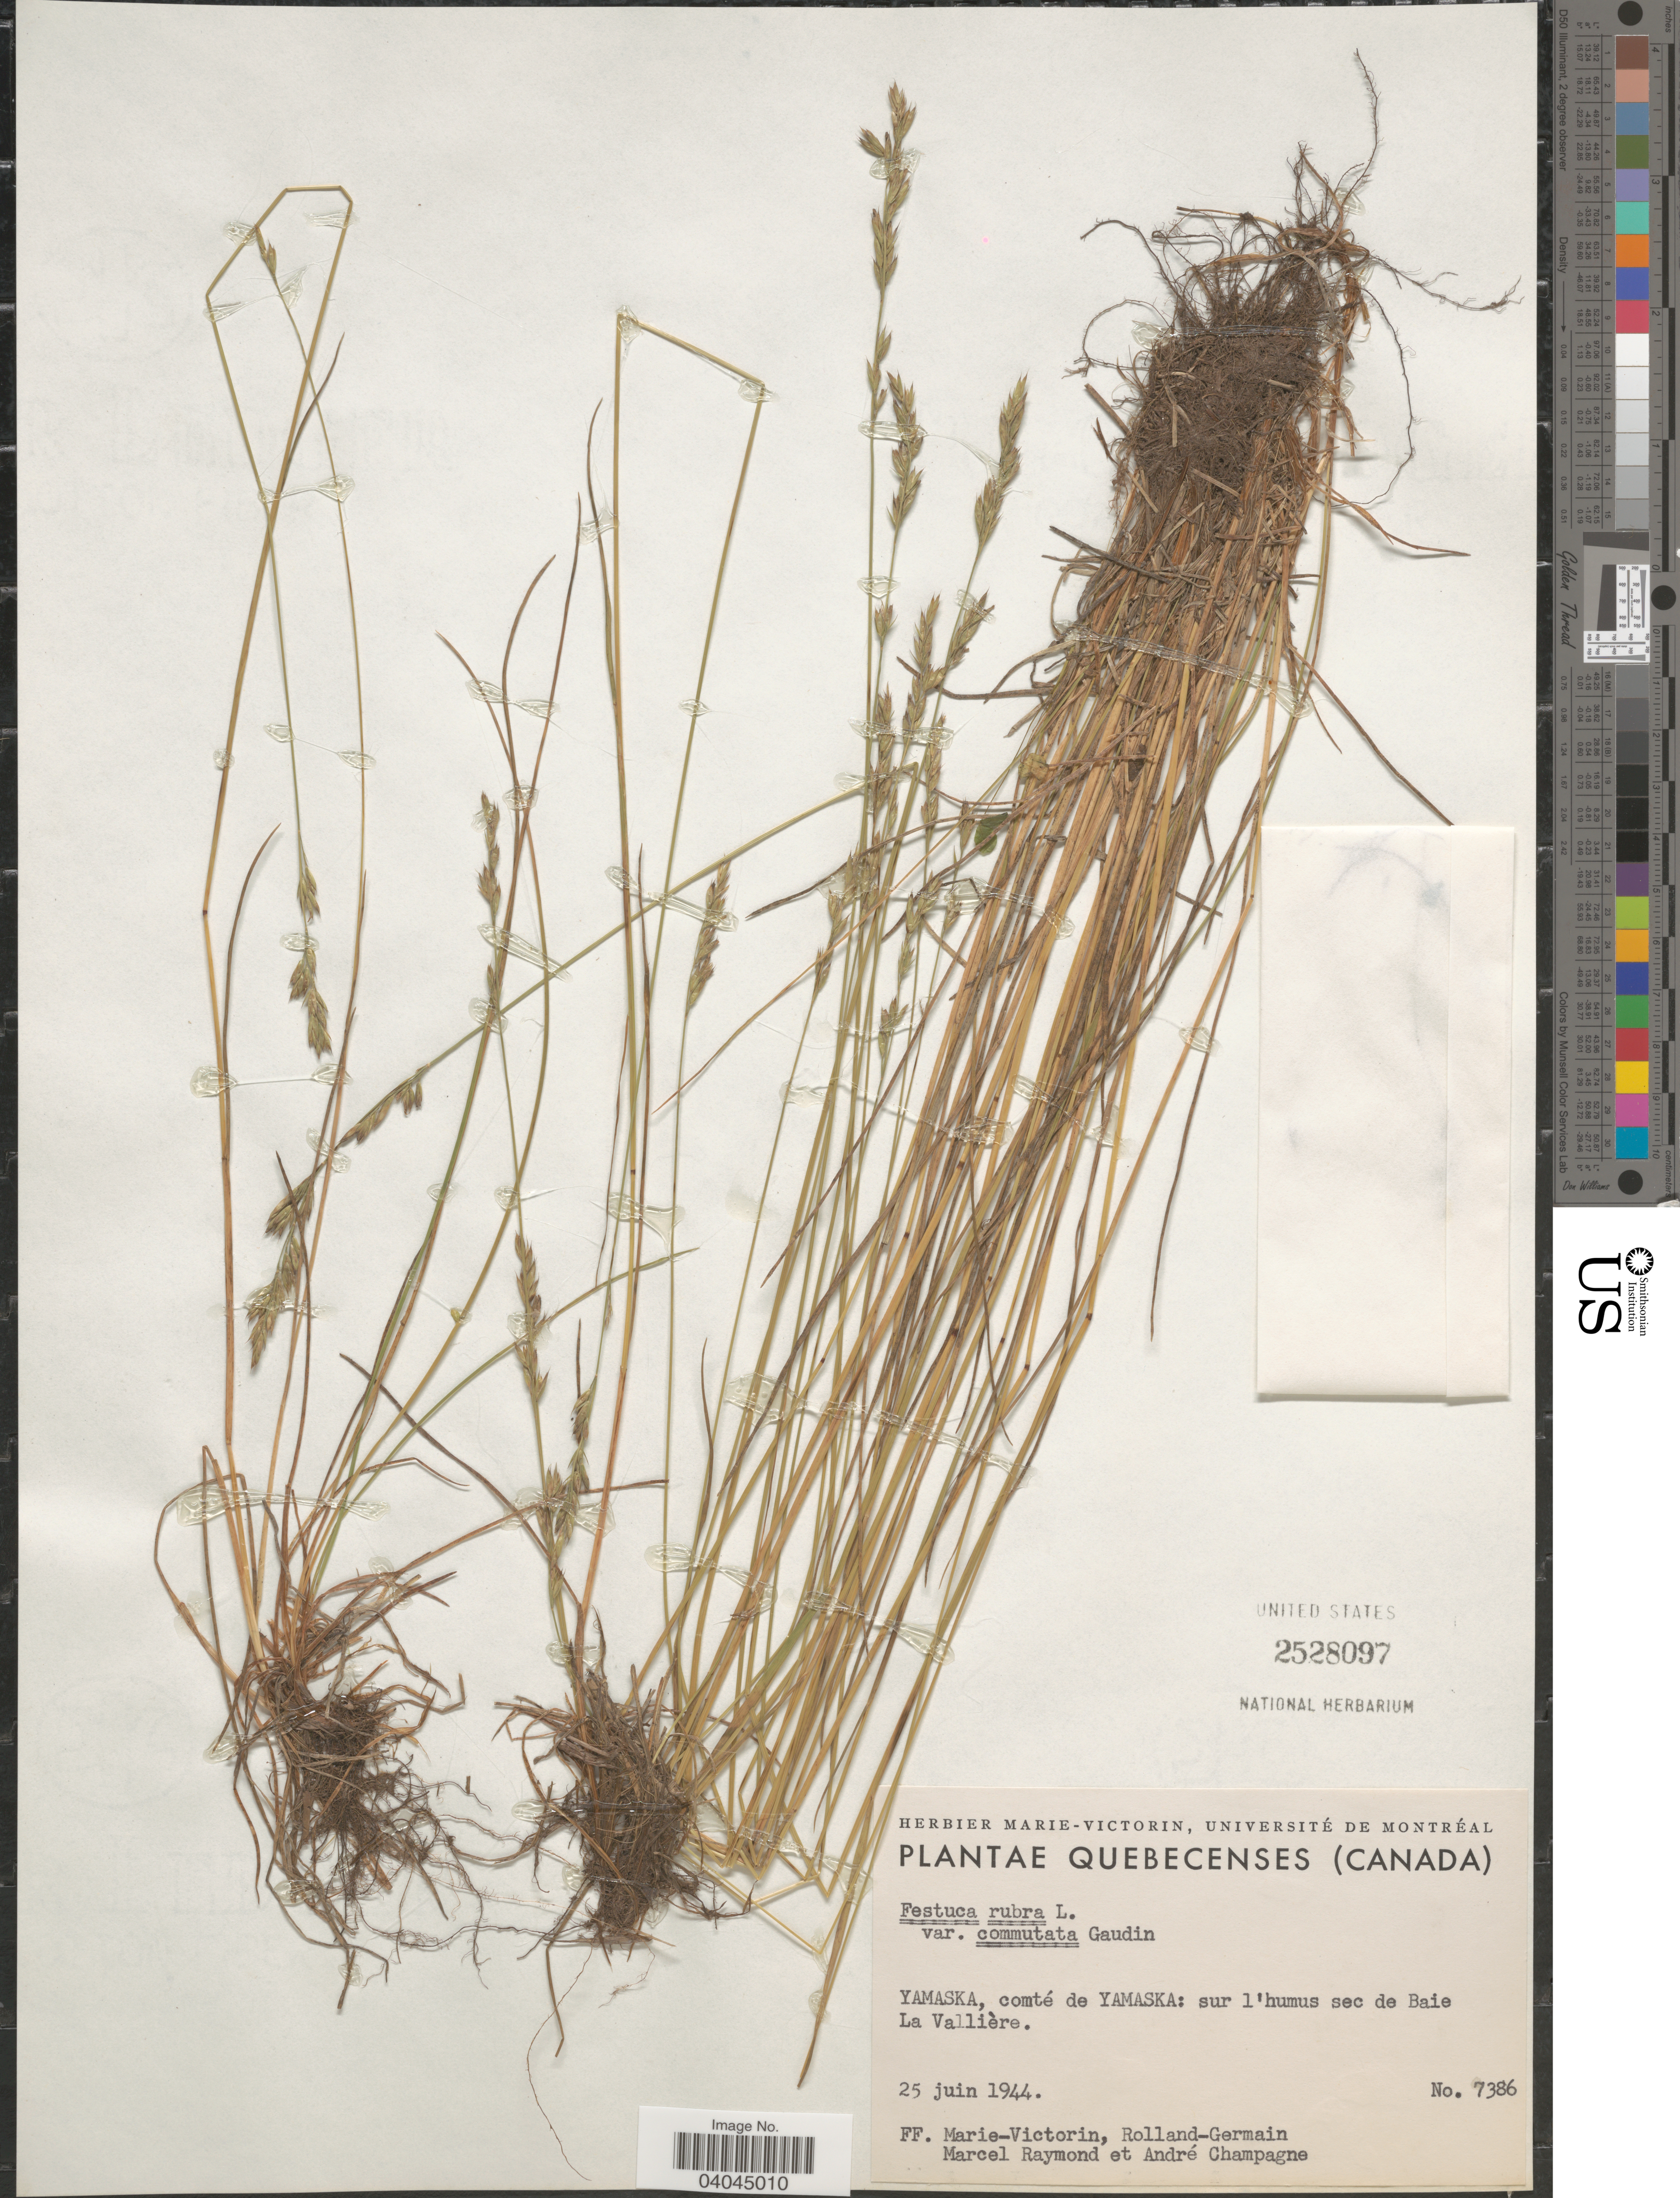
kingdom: Plantae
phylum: Tracheophyta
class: Liliopsida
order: Poales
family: Poaceae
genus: Festuca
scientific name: Festuca rubra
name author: L.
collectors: F. Marie-Victorin, Rolland-Germain, M. Raymond & A. Champagne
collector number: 7386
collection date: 1944-06-25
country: Canada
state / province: Quebec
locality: Yamaska, comté de Yamaska: sur l'humus sec de Baie La Vallière.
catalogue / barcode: US 2528097